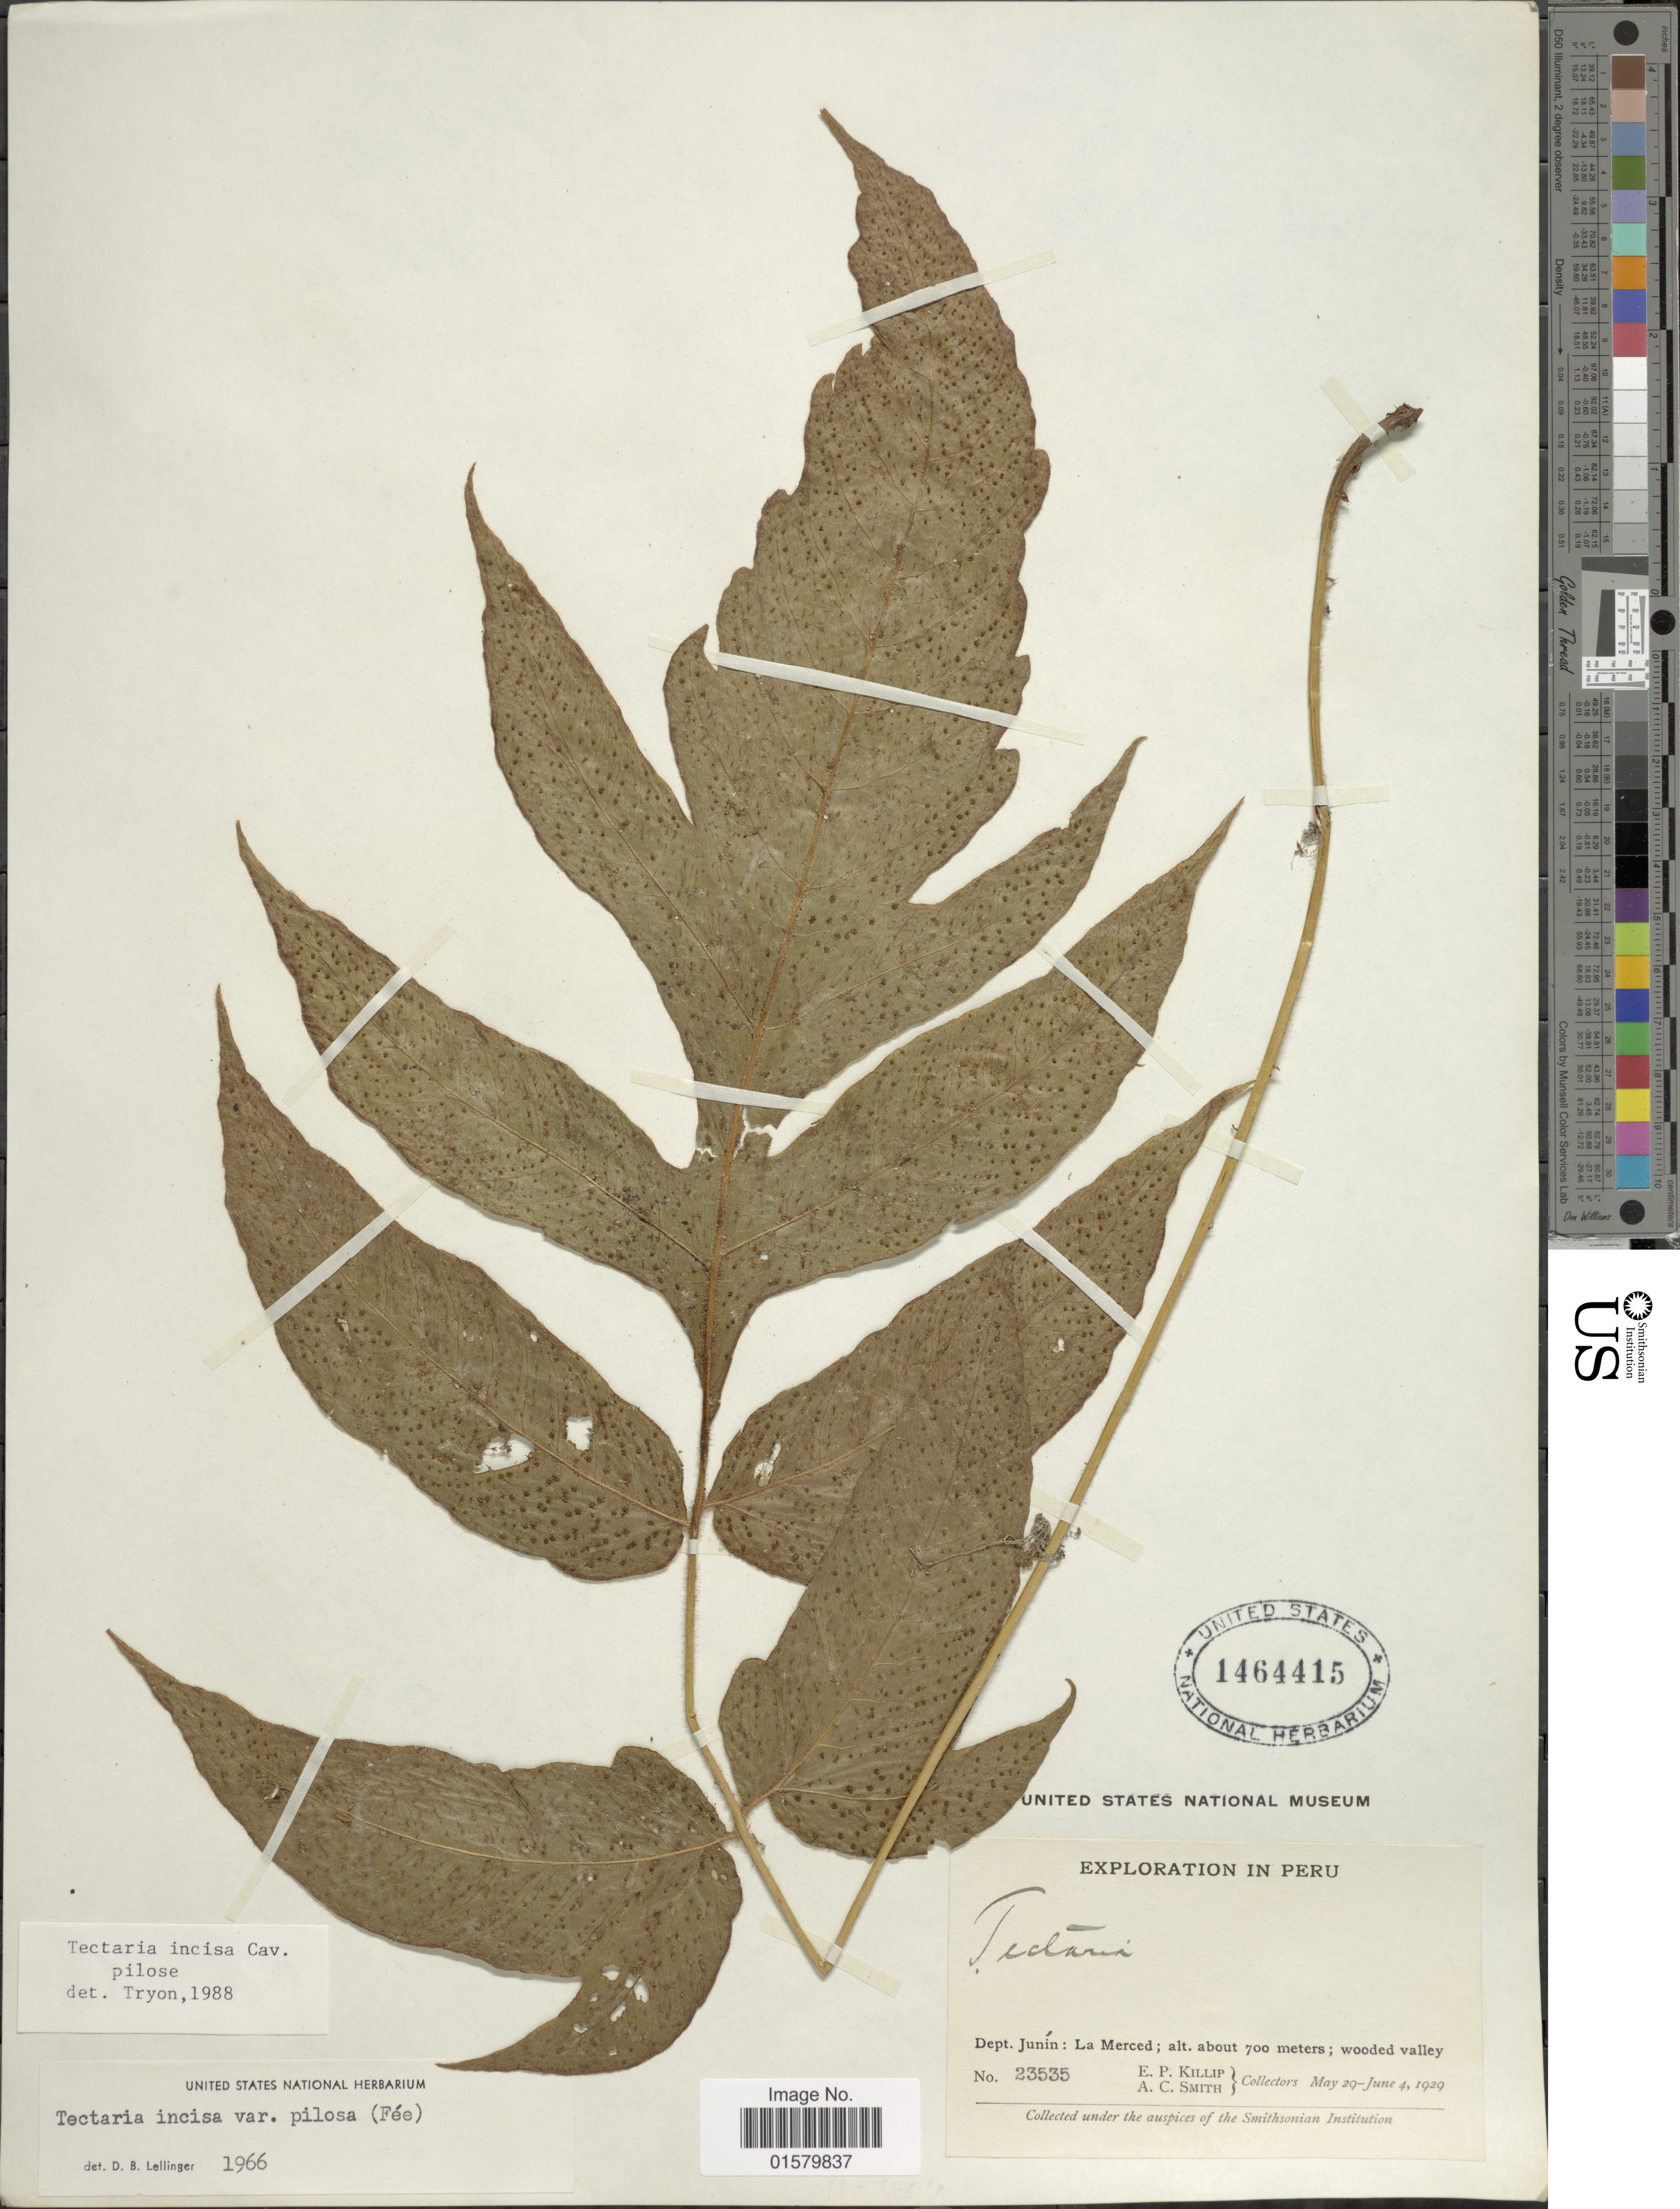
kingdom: Plantae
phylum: Tracheophyta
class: Polypodiopsida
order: Polypodiales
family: Tectariaceae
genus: Tectaria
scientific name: Tectaria pilosa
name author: (Fée) Maxon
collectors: E. P. Killip & A. C. Smith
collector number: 23535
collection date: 1929-05-29/1929-06-04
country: Peru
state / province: Junín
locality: Dept. Junin: La Merced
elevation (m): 700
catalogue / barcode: US 1464415